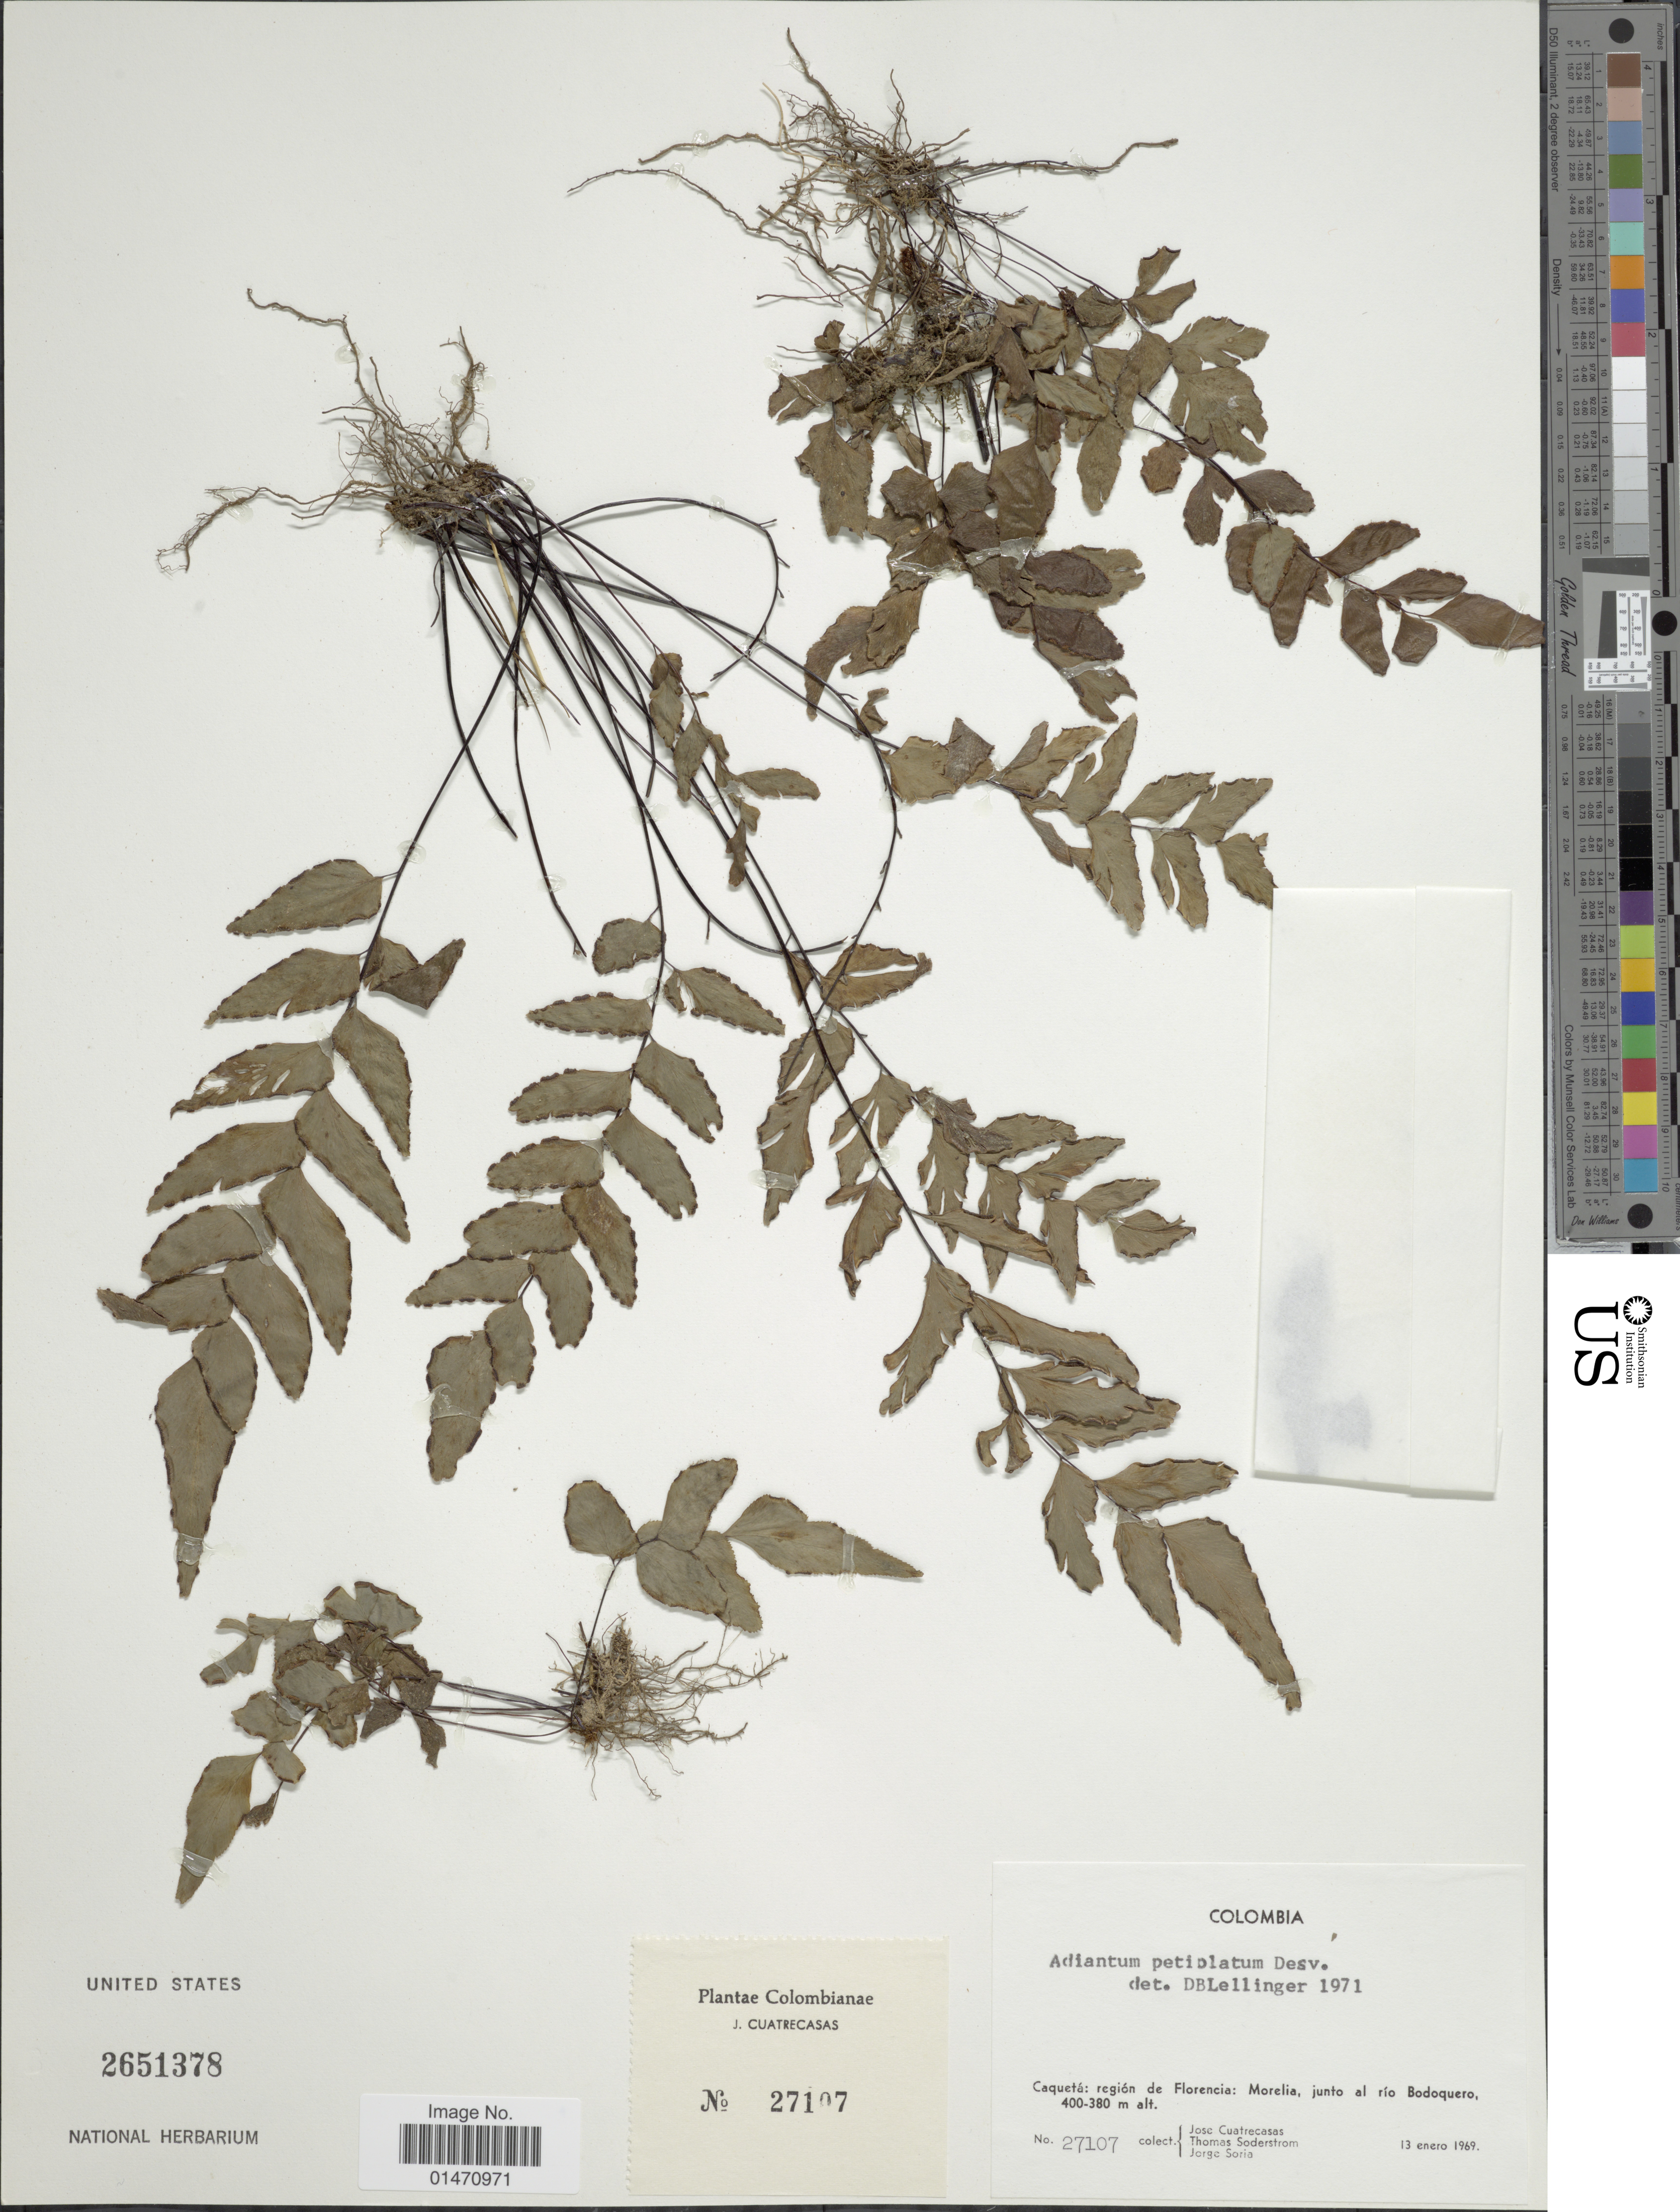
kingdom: Plantae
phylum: Tracheophyta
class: Polypodiopsida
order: Polypodiales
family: Pteridaceae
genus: Adiantum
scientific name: Adiantum petiolatum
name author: Desv.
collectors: J. Cuatrecasas, T. R. Soderstrom & J. Soria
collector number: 27107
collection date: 1969-01-13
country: Colombia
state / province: Caquetá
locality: Caquetá: region de Florencia: Morelia, junto al rio Bodoquero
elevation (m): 380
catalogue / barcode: US 2651378